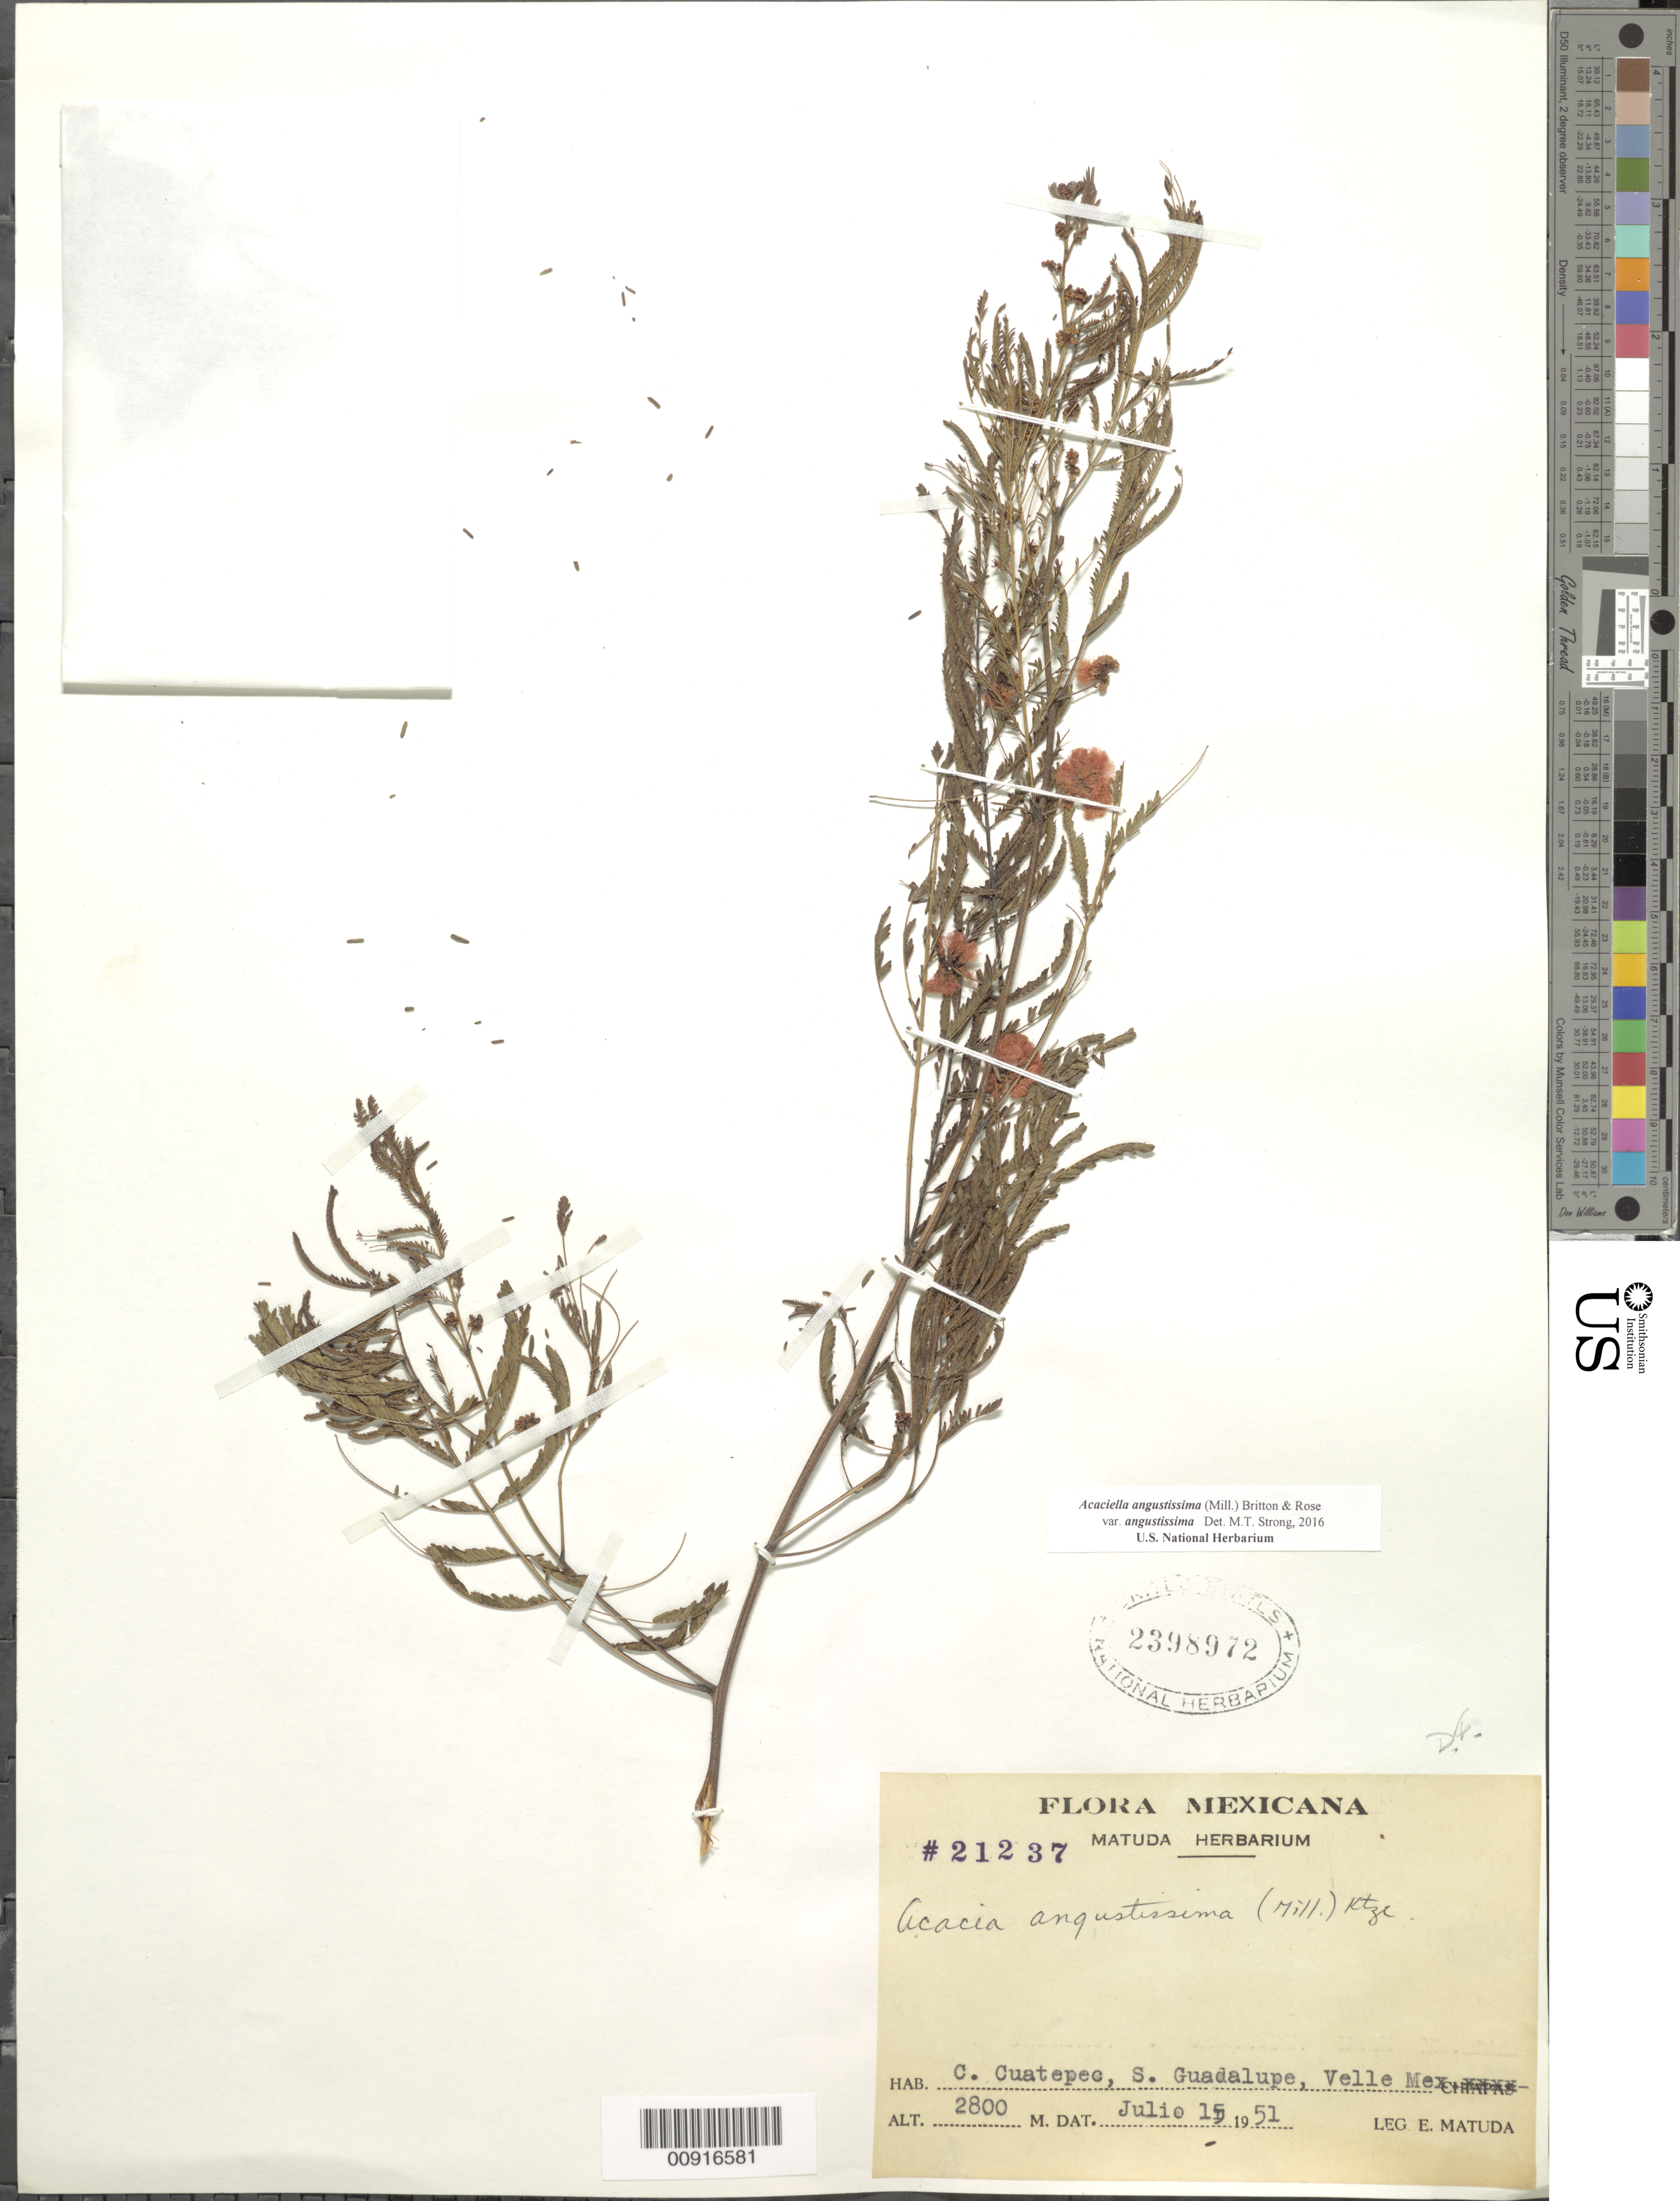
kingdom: Plantae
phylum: Tracheophyta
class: Magnoliopsida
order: Fabales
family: Fabaceae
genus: Acaciella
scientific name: Acaciella angustissima var. angustissima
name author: (Mill.) Britton & Rose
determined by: Strong, M. T., (US), Smithsonian Institution - National Museum of Natural History (UNITED STATES)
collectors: E. Matuda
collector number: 21237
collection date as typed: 15 Jul 1951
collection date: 1951-07-15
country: Mexico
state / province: Distrito Federal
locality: C. Cuatepec, S. Guadalupe, Valle Mex.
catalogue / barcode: US 2398972